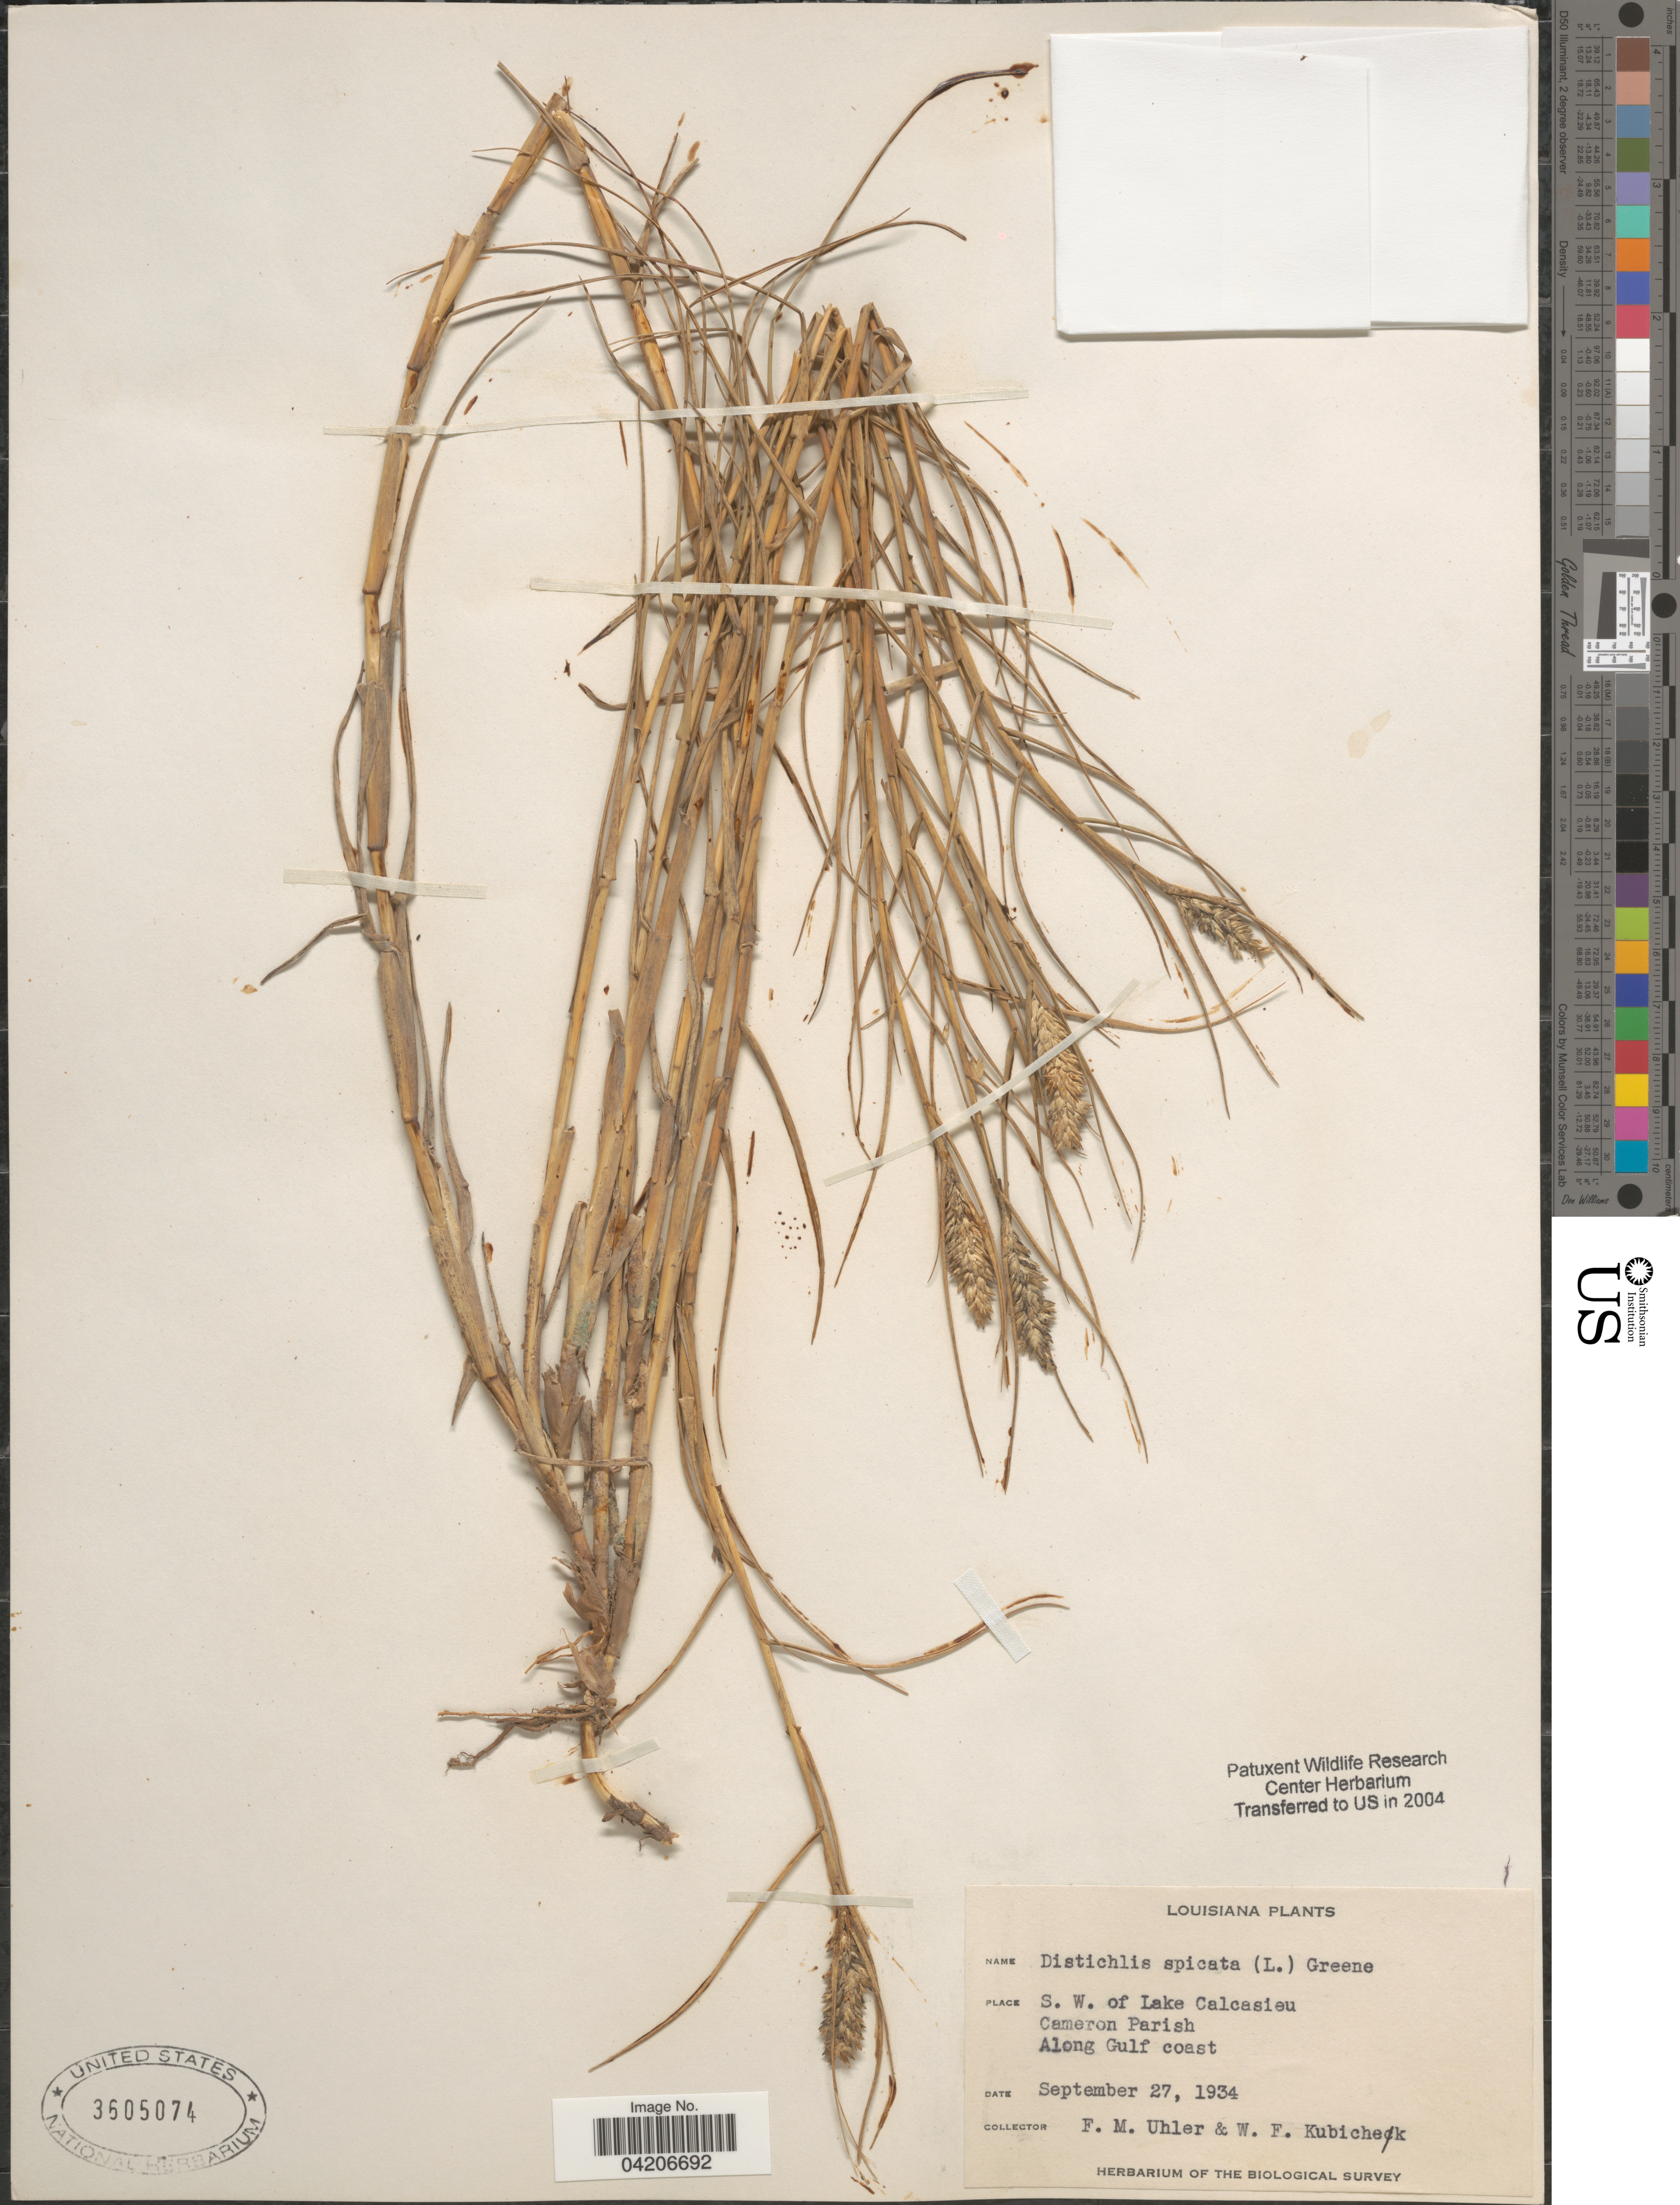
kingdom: Plantae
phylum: Tracheophyta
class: Liliopsida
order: Poales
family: Poaceae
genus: Distichlis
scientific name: Distichlis spicata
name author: (L.) Greene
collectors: F. M. Uhler & W. Kubichek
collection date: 1934-09-27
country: United States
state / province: Louisiana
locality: S. W. .of Lake Calcasieu. Cameron Parish. Along Gulf coast.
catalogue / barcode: US 3605074